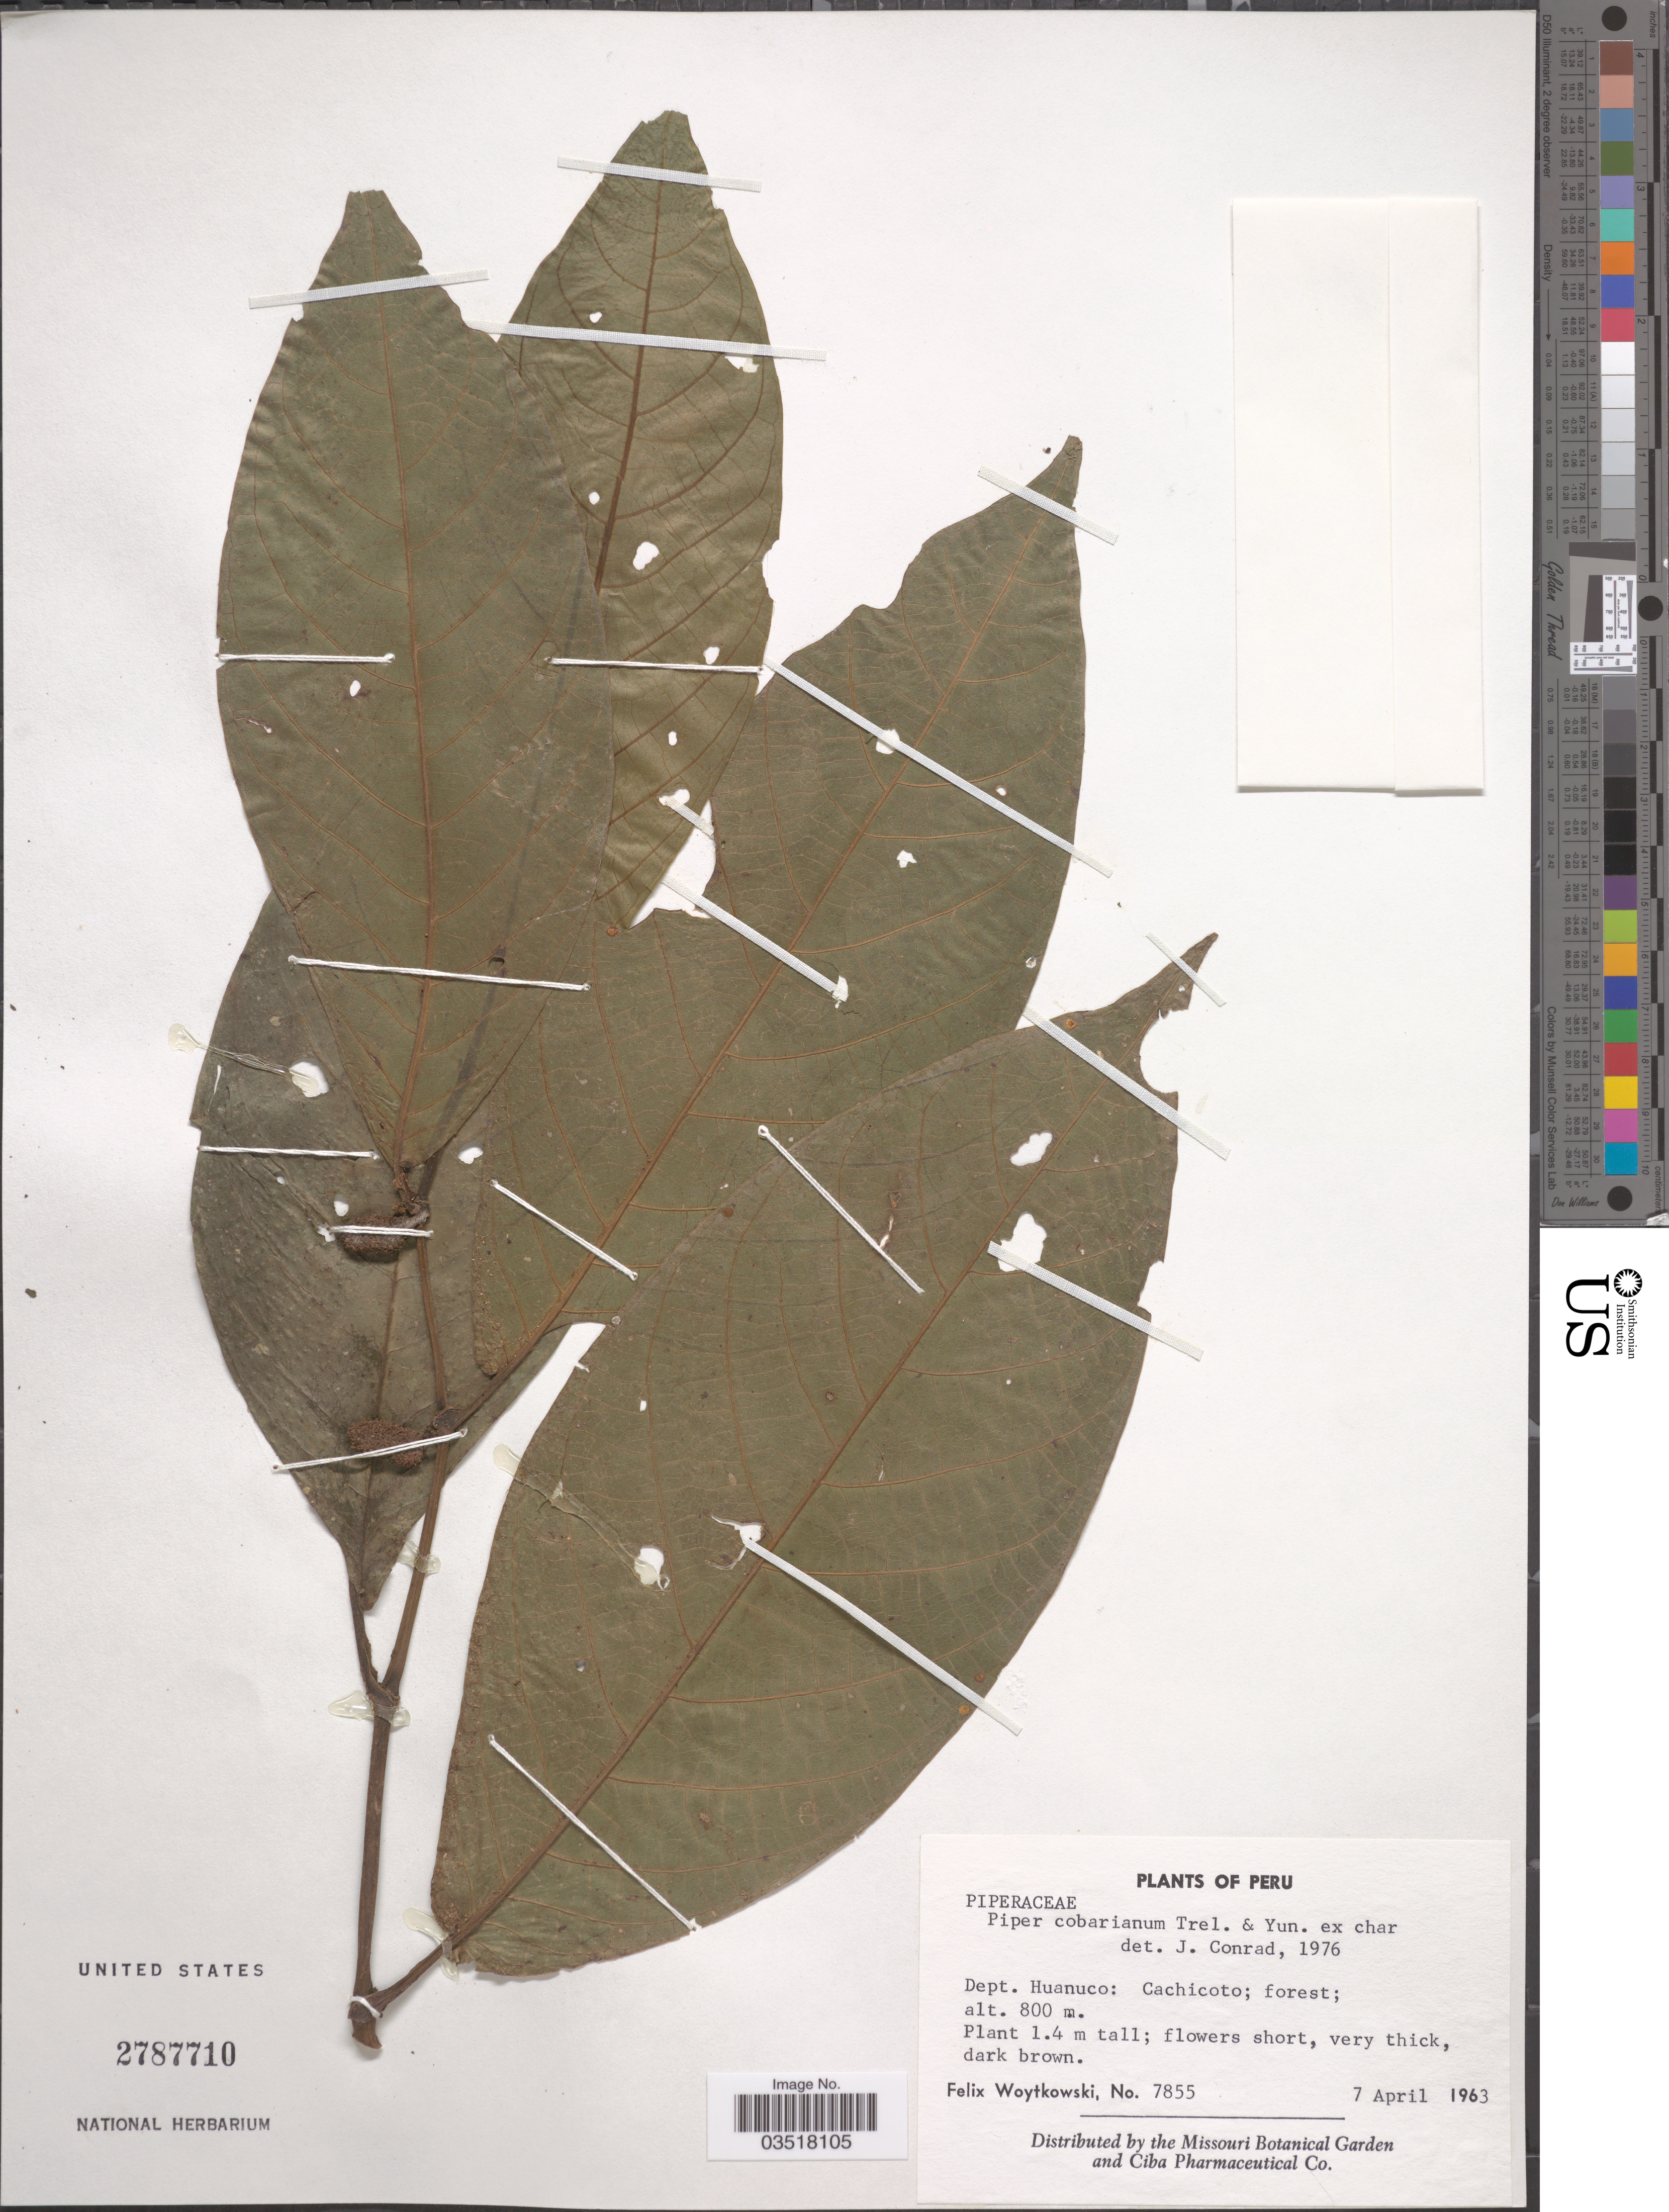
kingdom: Plantae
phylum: Tracheophyta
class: Magnoliopsida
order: Piperales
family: Piperaceae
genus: Piper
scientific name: Piper cobarianum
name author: Trel. & Yunck.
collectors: F. Woytkowski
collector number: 7855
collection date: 1963-04-07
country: Peru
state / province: Huánuco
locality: Dept. Huanuco: Cachicoto.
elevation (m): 800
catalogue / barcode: US 2787710